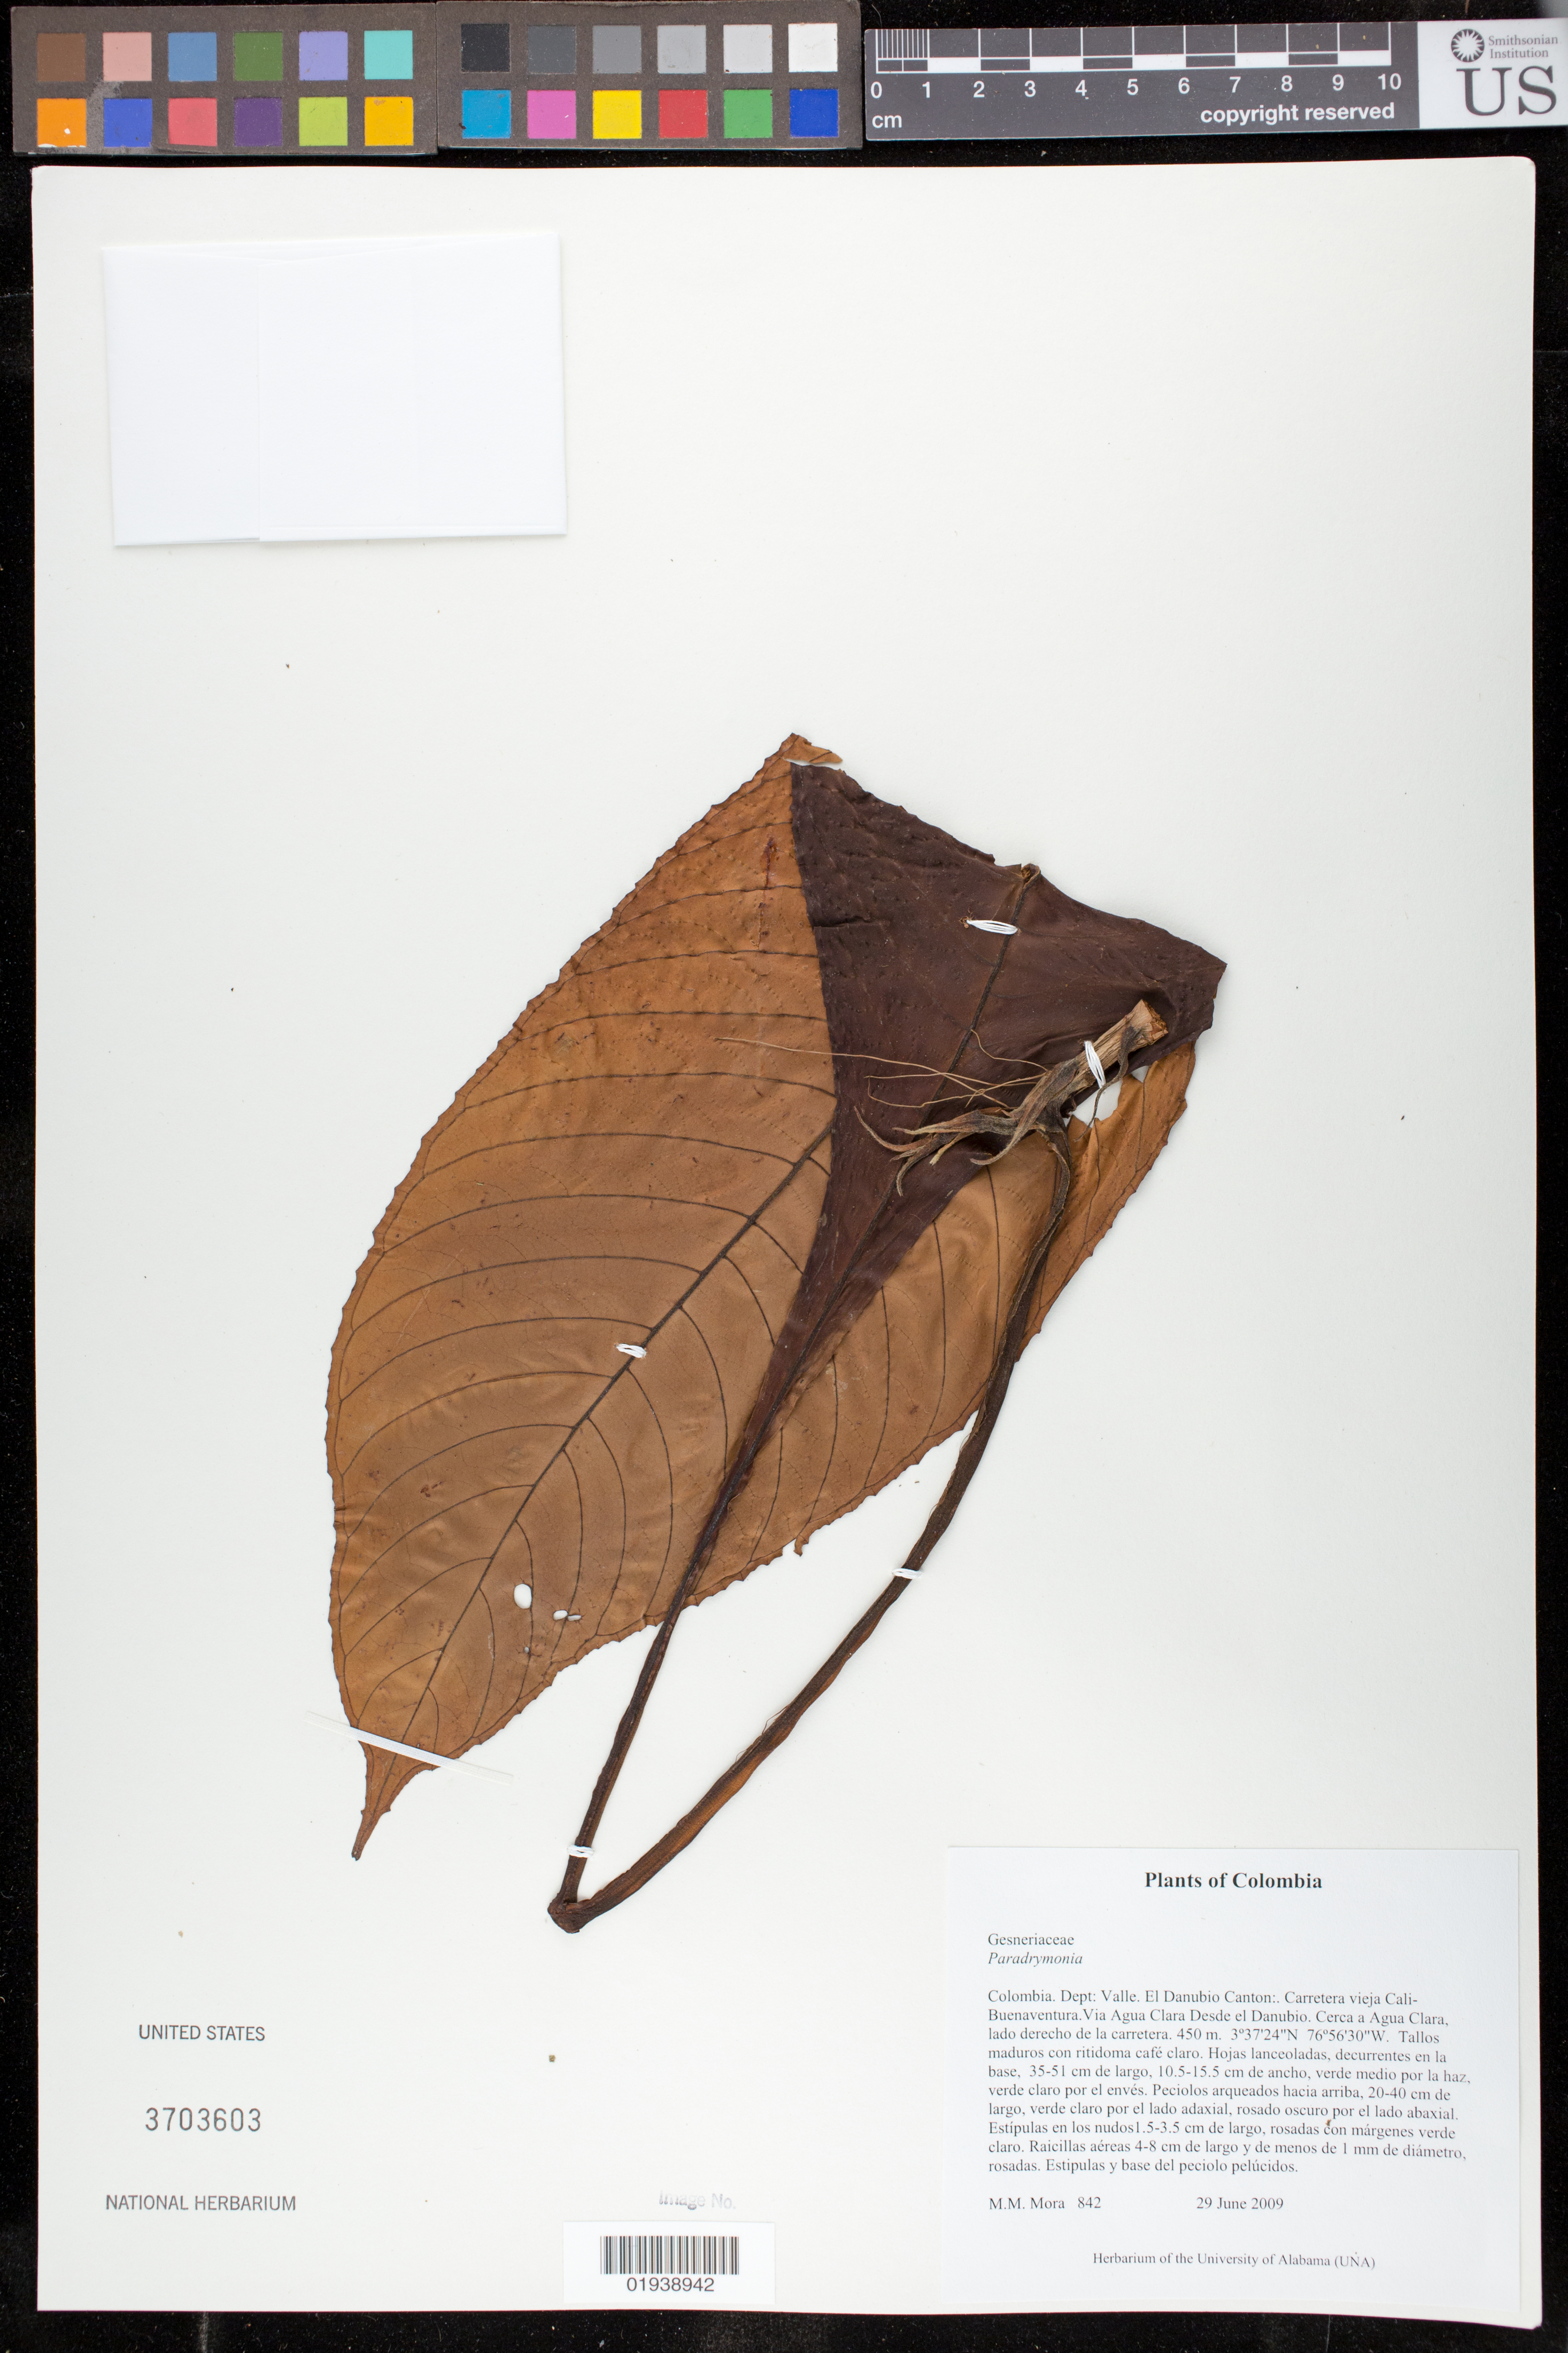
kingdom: Plantae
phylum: Tracheophyta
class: Magnoliopsida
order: Lamiales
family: Gesneriaceae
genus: Paradrymonia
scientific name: Paradrymonia sp.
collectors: M. M. Mora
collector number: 842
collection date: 2009-06-29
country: Colombia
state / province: Valle del Cauca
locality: El Danubio Canton. Carretera vieja Cali-Buenaventura. Via Agua Clara Desde el Danubio. Cerca a Agua Clara, lado derecho de la carretera.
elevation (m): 450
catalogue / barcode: US 3703603